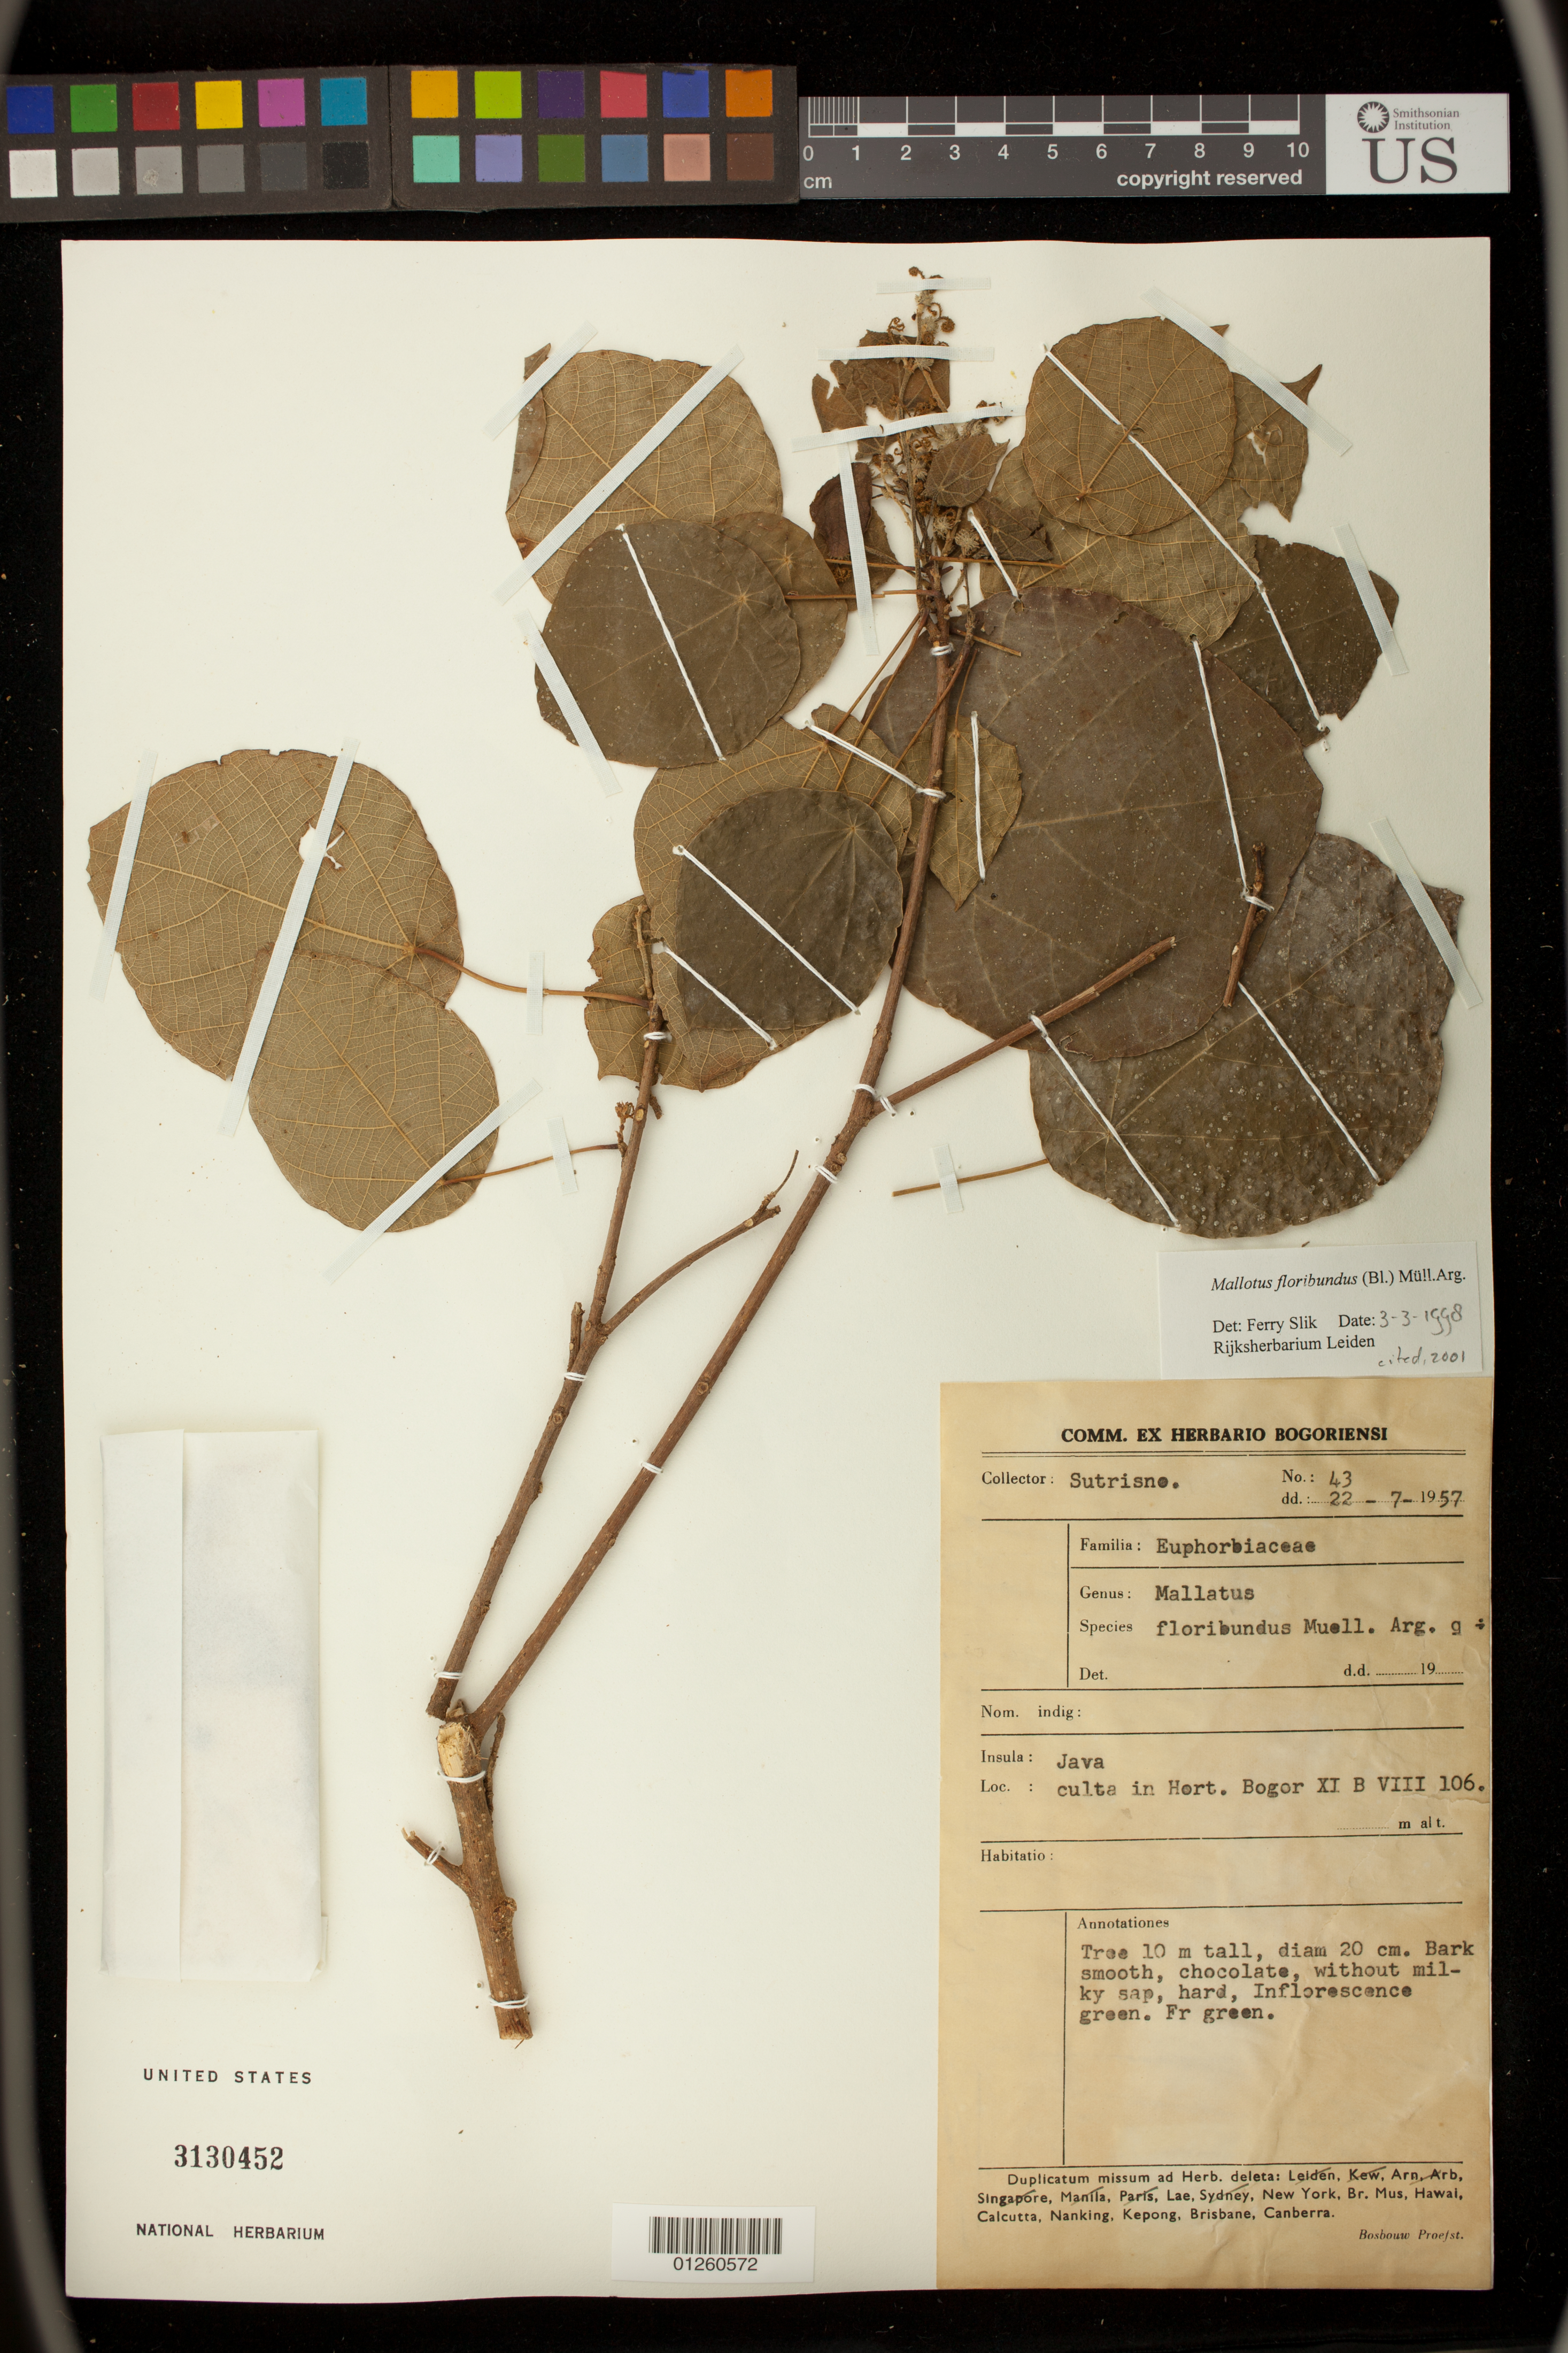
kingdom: Plantae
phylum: Tracheophyta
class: Magnoliopsida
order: Malpighiales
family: Euphorbiaceae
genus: Mallotus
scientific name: Mallotus floribundus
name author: (Blume) Müll. Arg.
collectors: P. Sutrisno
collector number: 43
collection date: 1957-07-22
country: Indonesia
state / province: Java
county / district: Jawa Barat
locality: culta in Hort. Bogor XI B VIII 106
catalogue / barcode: US 3130452